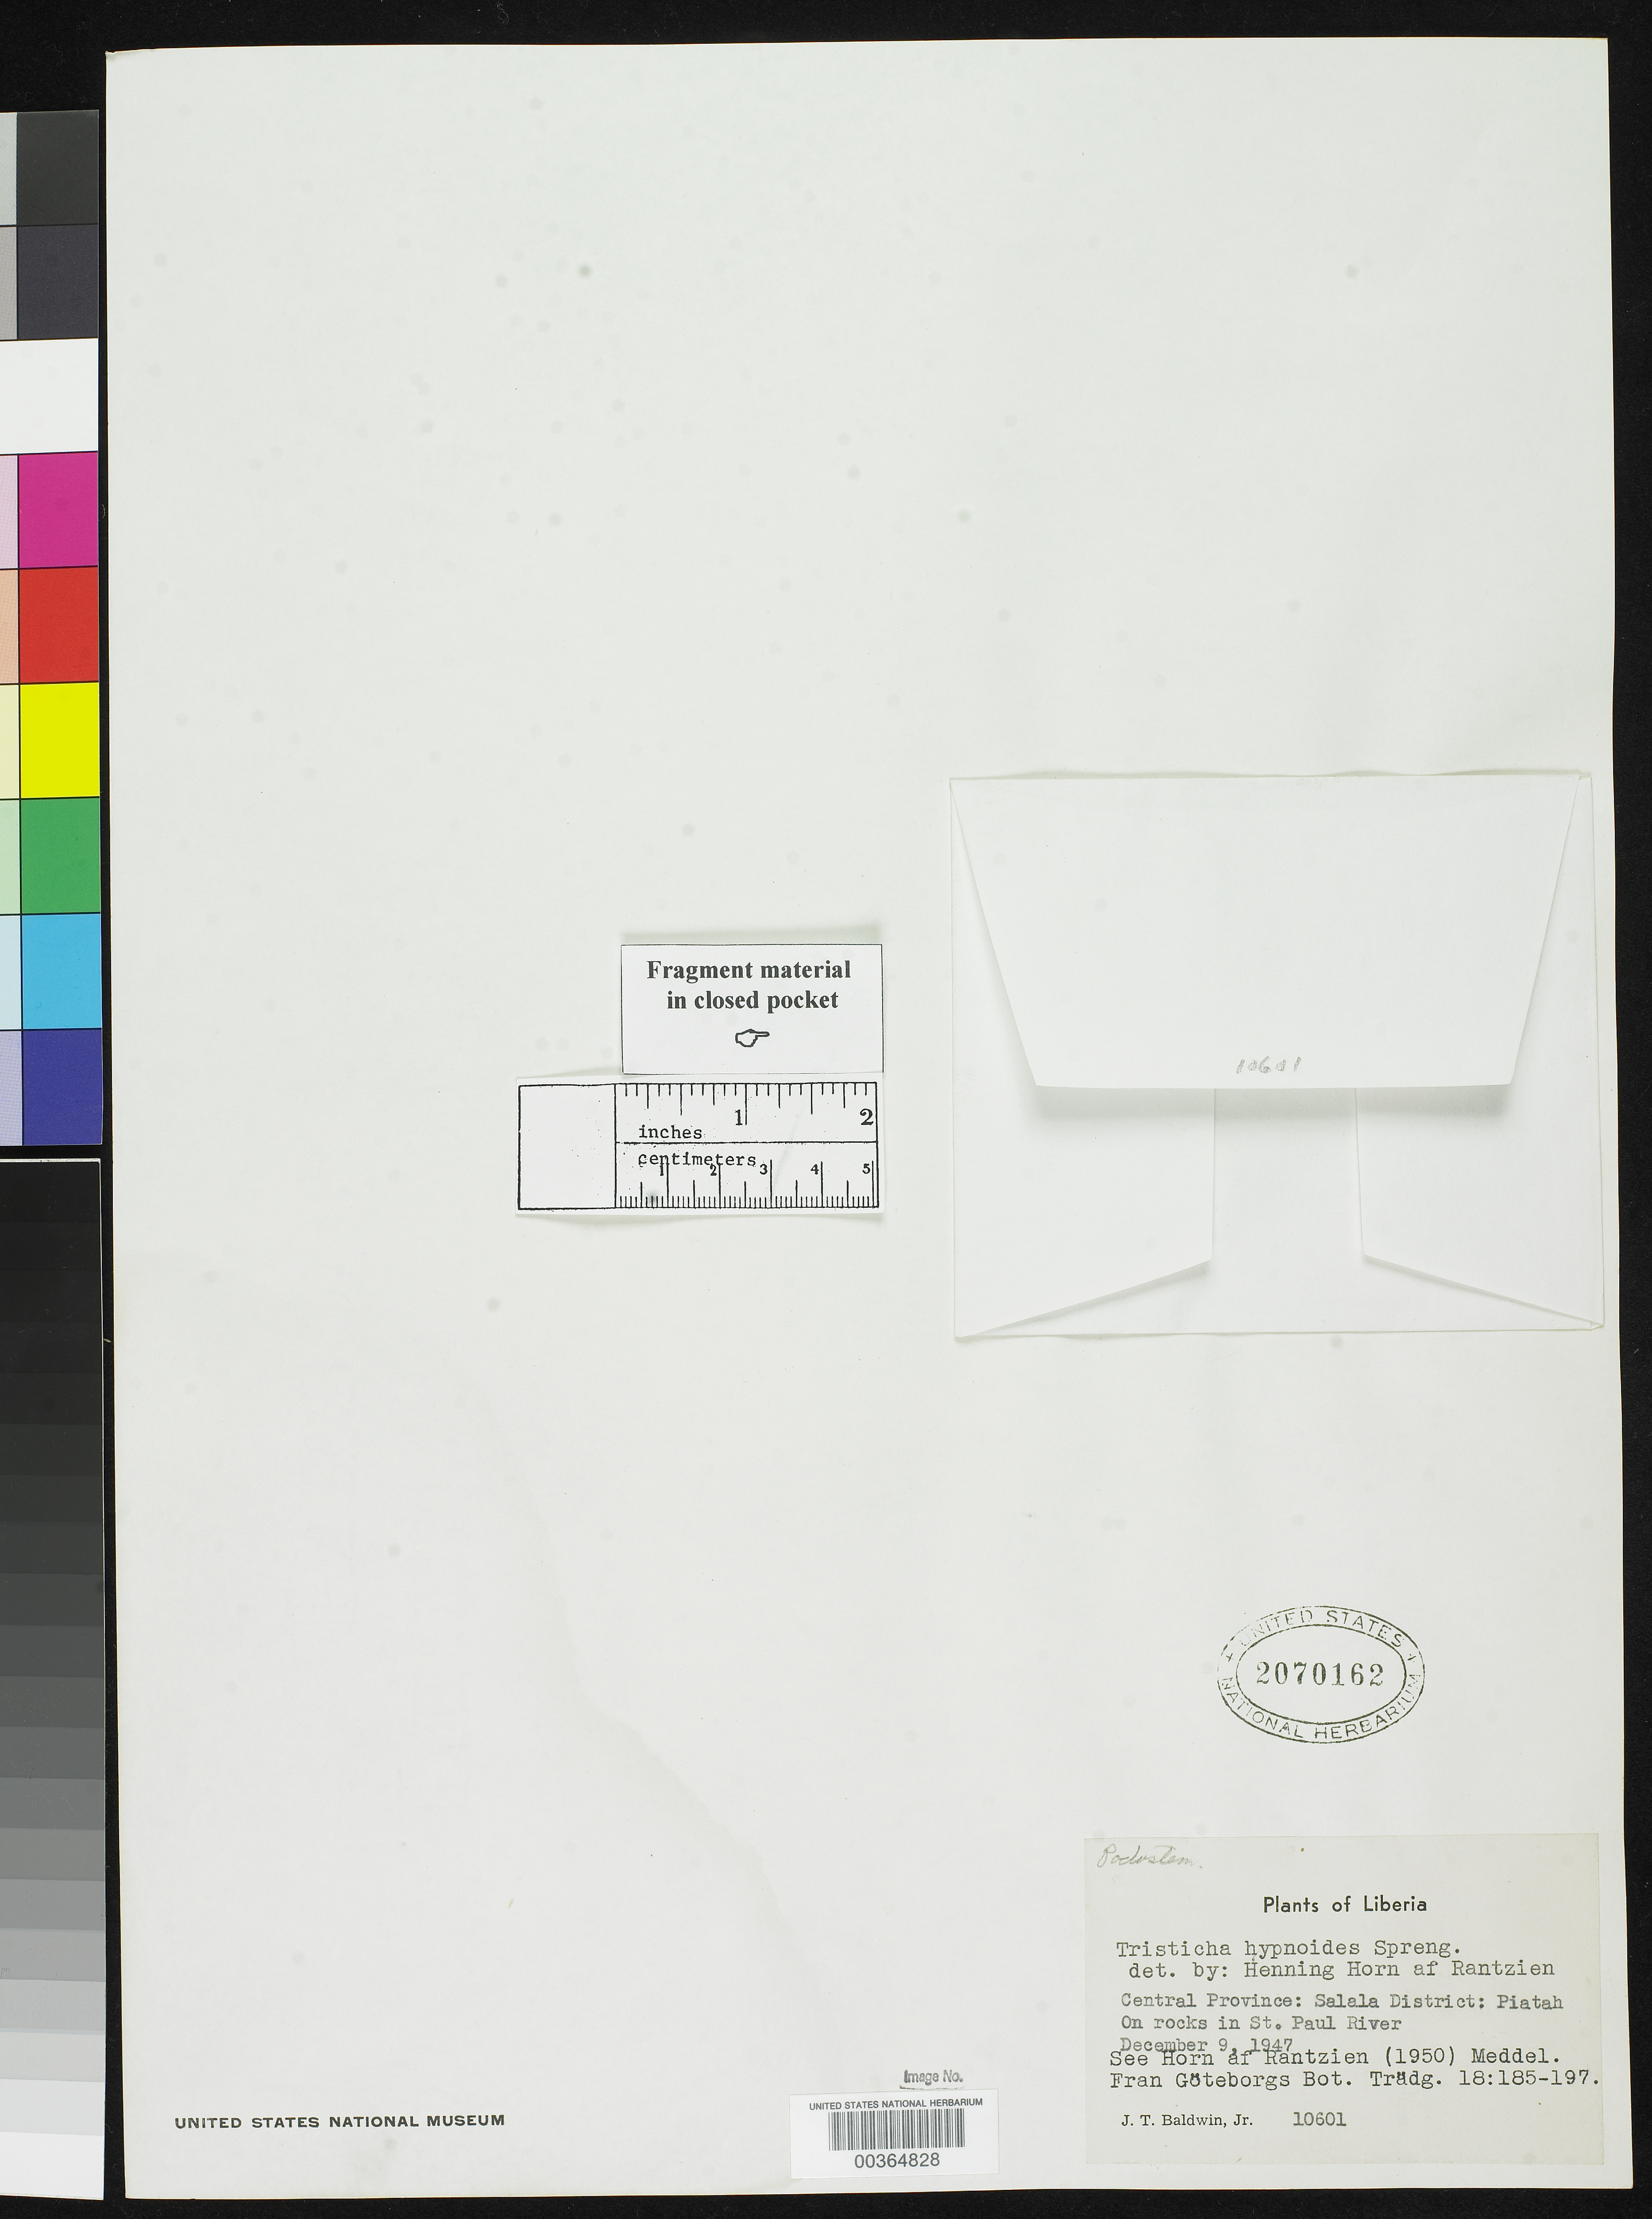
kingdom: Plantae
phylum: Tracheophyta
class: Magnoliopsida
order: Malpighiales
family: Podostemaceae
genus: Tristicha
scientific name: Tristicha hypnoides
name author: (A. St.-Hil.) Spreng.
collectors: J. T. Baldwin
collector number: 10601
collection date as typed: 09 Dec 1947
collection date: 1947-12-09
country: Liberia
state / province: Bong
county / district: Salala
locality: Piatah, St. Paul River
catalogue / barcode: US 2070162